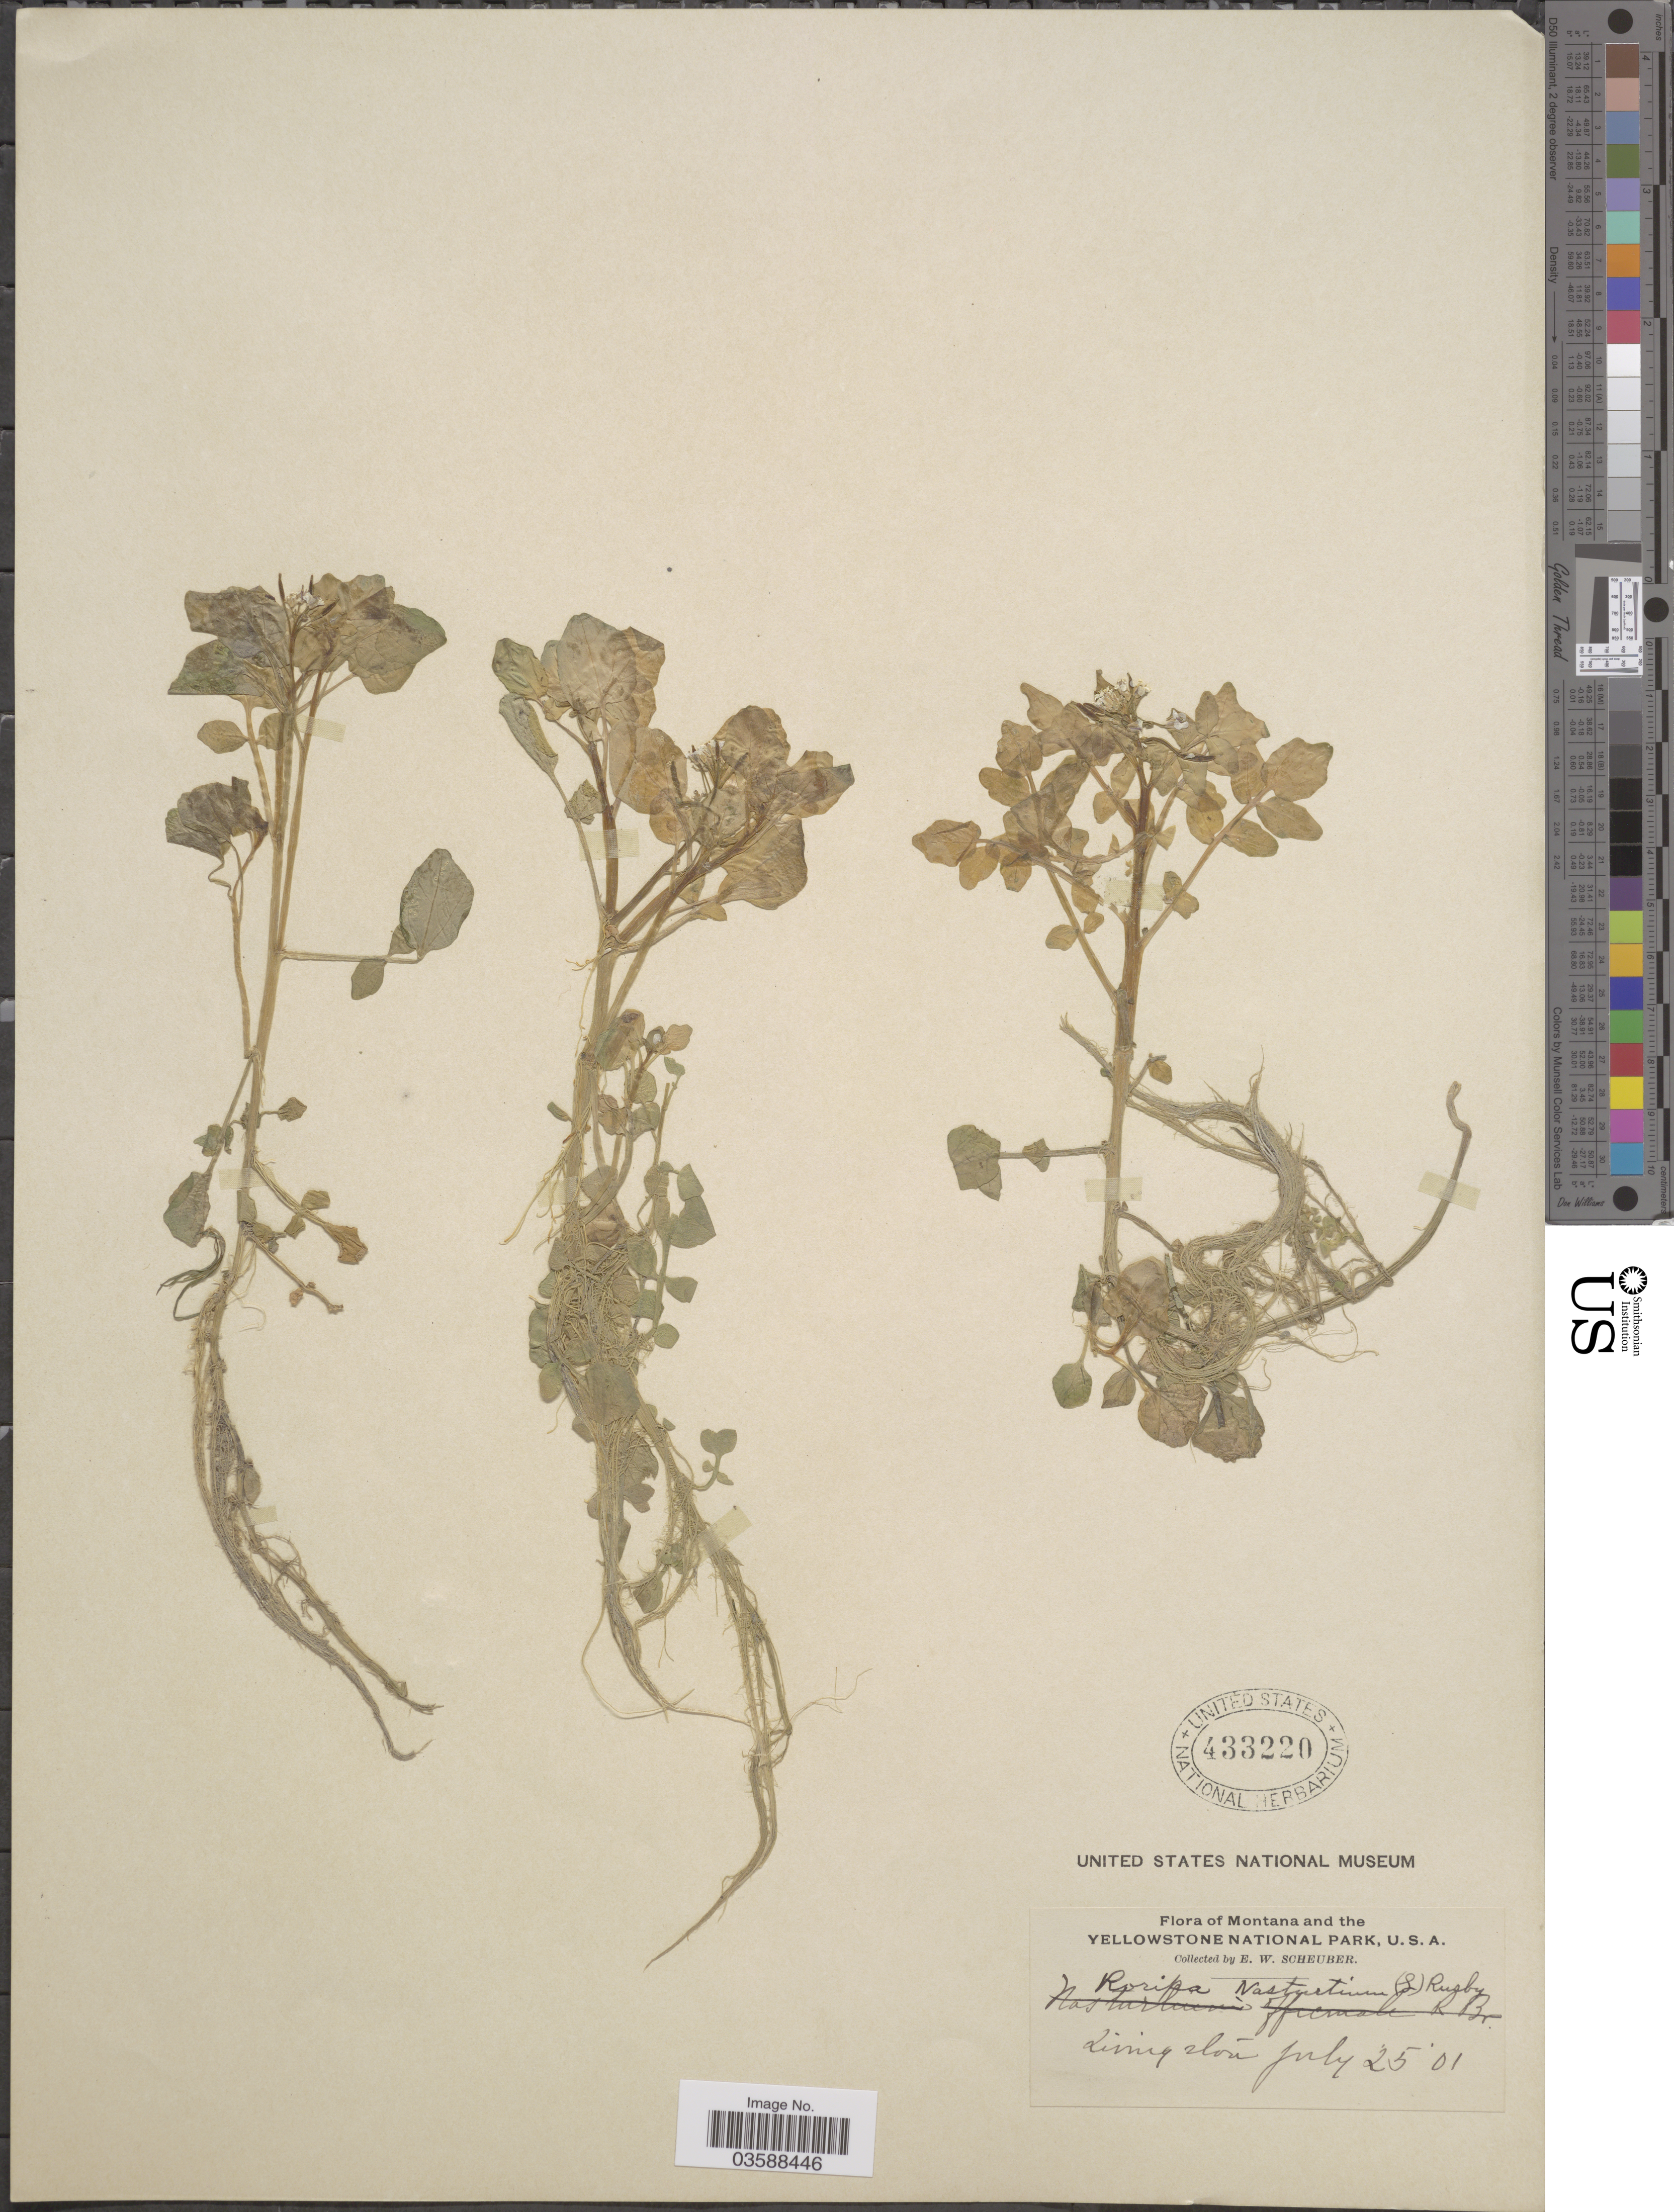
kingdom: Plantae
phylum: Tracheophyta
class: Magnoliopsida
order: Brassicales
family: Brassicaceae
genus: Nasturtium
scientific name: Nasturtium officinale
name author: R. Br.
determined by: Strong, M. T., (US), Smithsonian Institution - National Museum of Natural History (UNITED STATES)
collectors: E. Scheuber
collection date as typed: Transcribed d/m/y: 25/7/1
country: United States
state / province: Montana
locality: Montana and the Yellowstone National Park, Livingstone.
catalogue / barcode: US 433220